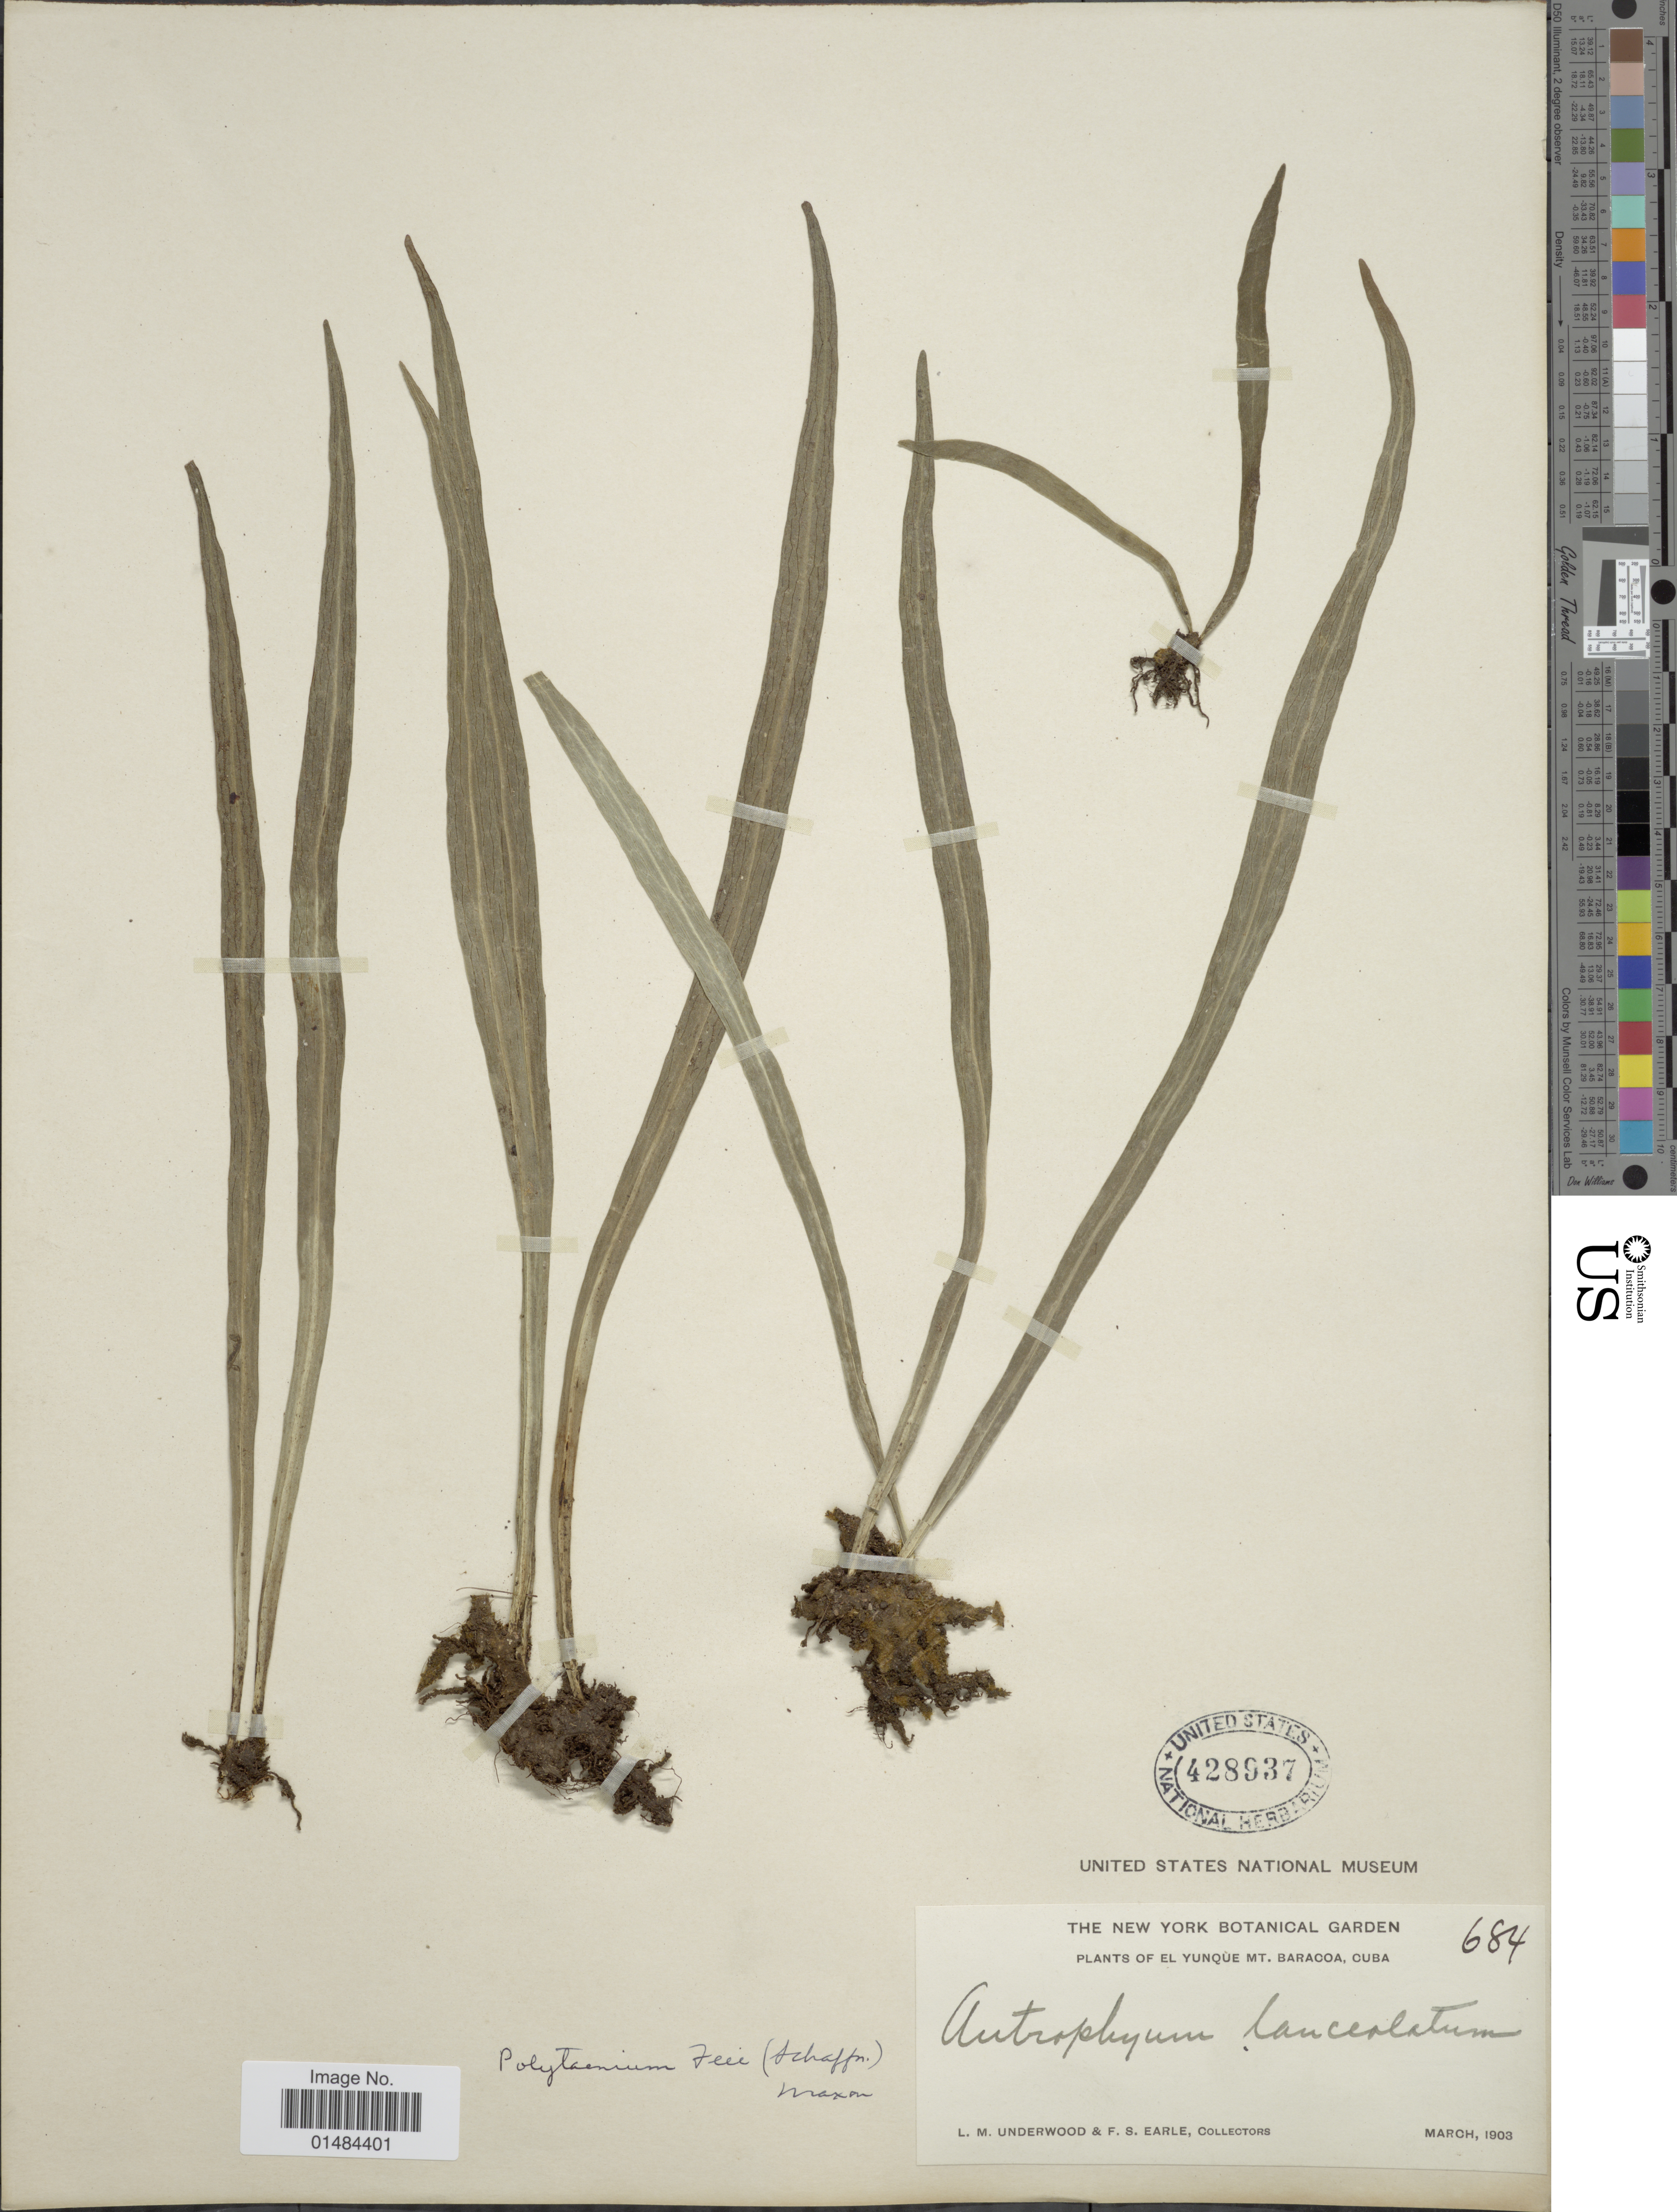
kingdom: Plantae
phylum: Tracheophyta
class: Polypodiopsida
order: Polypodiales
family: Pteridaceae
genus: Polytaenium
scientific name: Polytaenium lanceolatum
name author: (L.) Desv.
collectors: L. M. Underwood & F. S. Earle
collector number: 684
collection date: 1903-03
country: Cuba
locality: Cuba, El Yunque Mt. Baracoa.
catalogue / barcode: US 428937